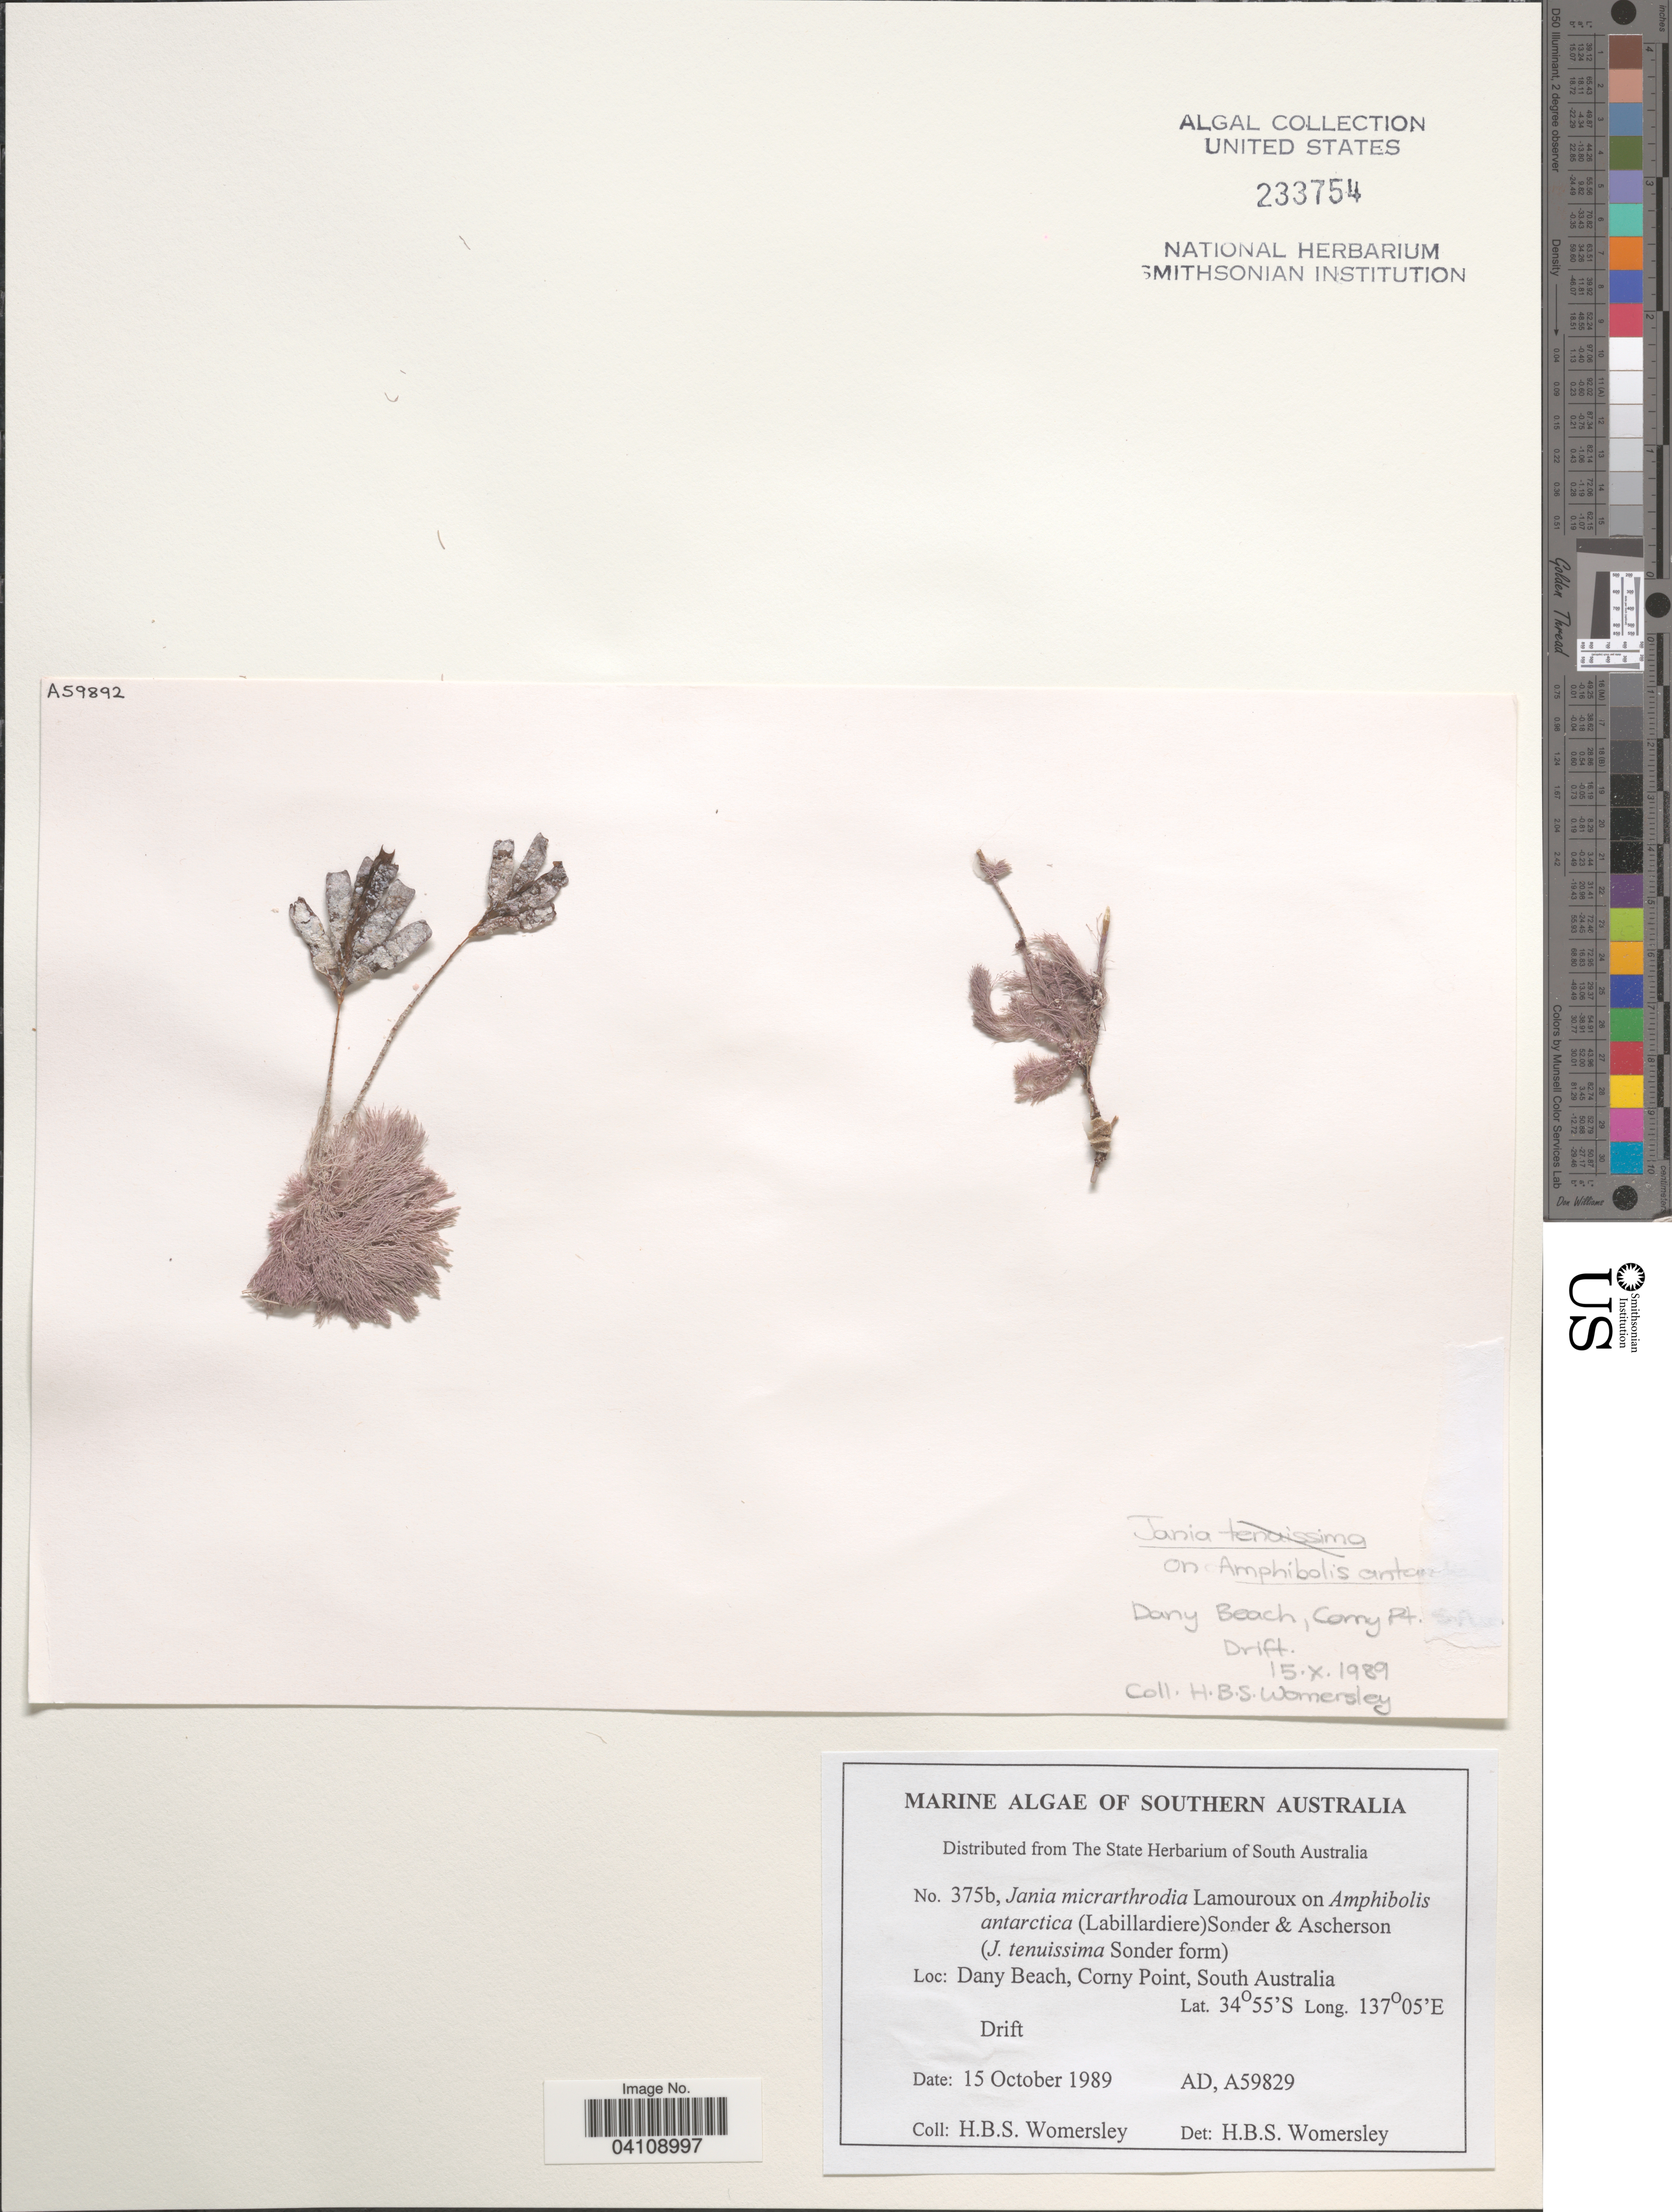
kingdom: Plantae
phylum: Rhodophyta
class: Florideophyceae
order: Corallinales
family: Corallinaceae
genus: Jania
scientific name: Jania micrarthrodia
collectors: H. B. S. Womersley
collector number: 375b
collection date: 1989-10-15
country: Australia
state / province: South Australia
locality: Southern Australia. Dany Beach, Corny Point.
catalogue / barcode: US 233754